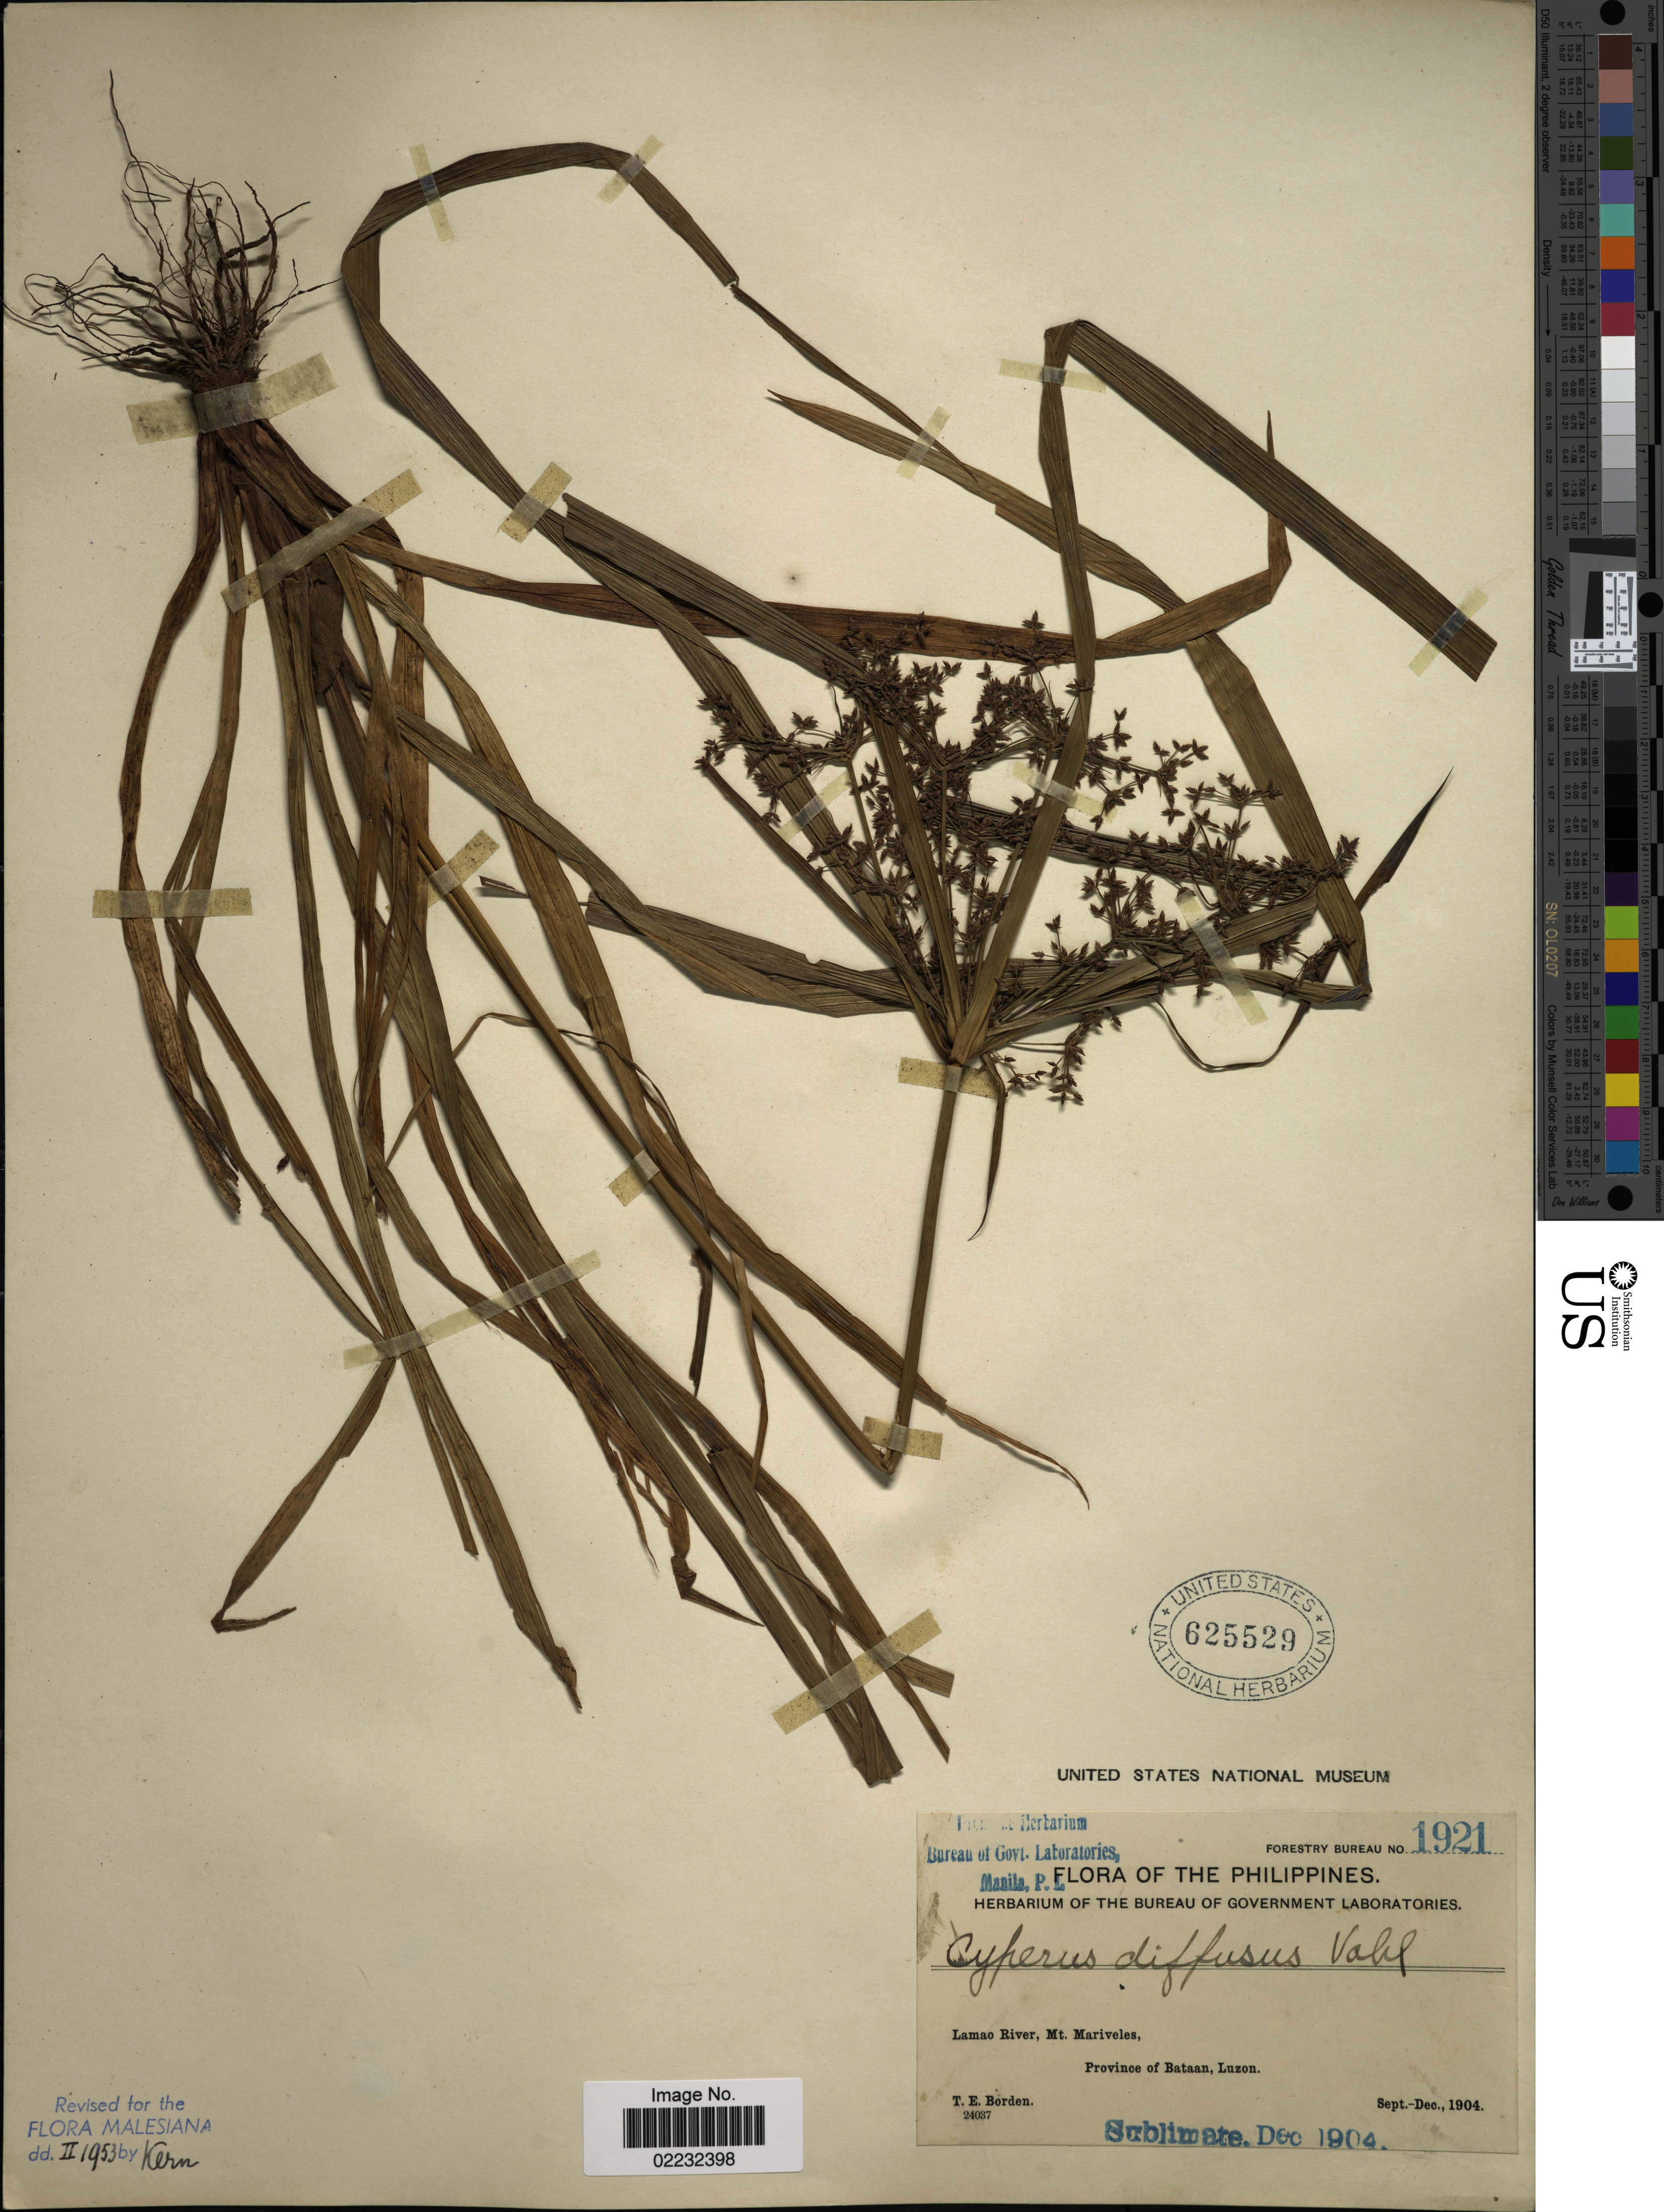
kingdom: Plantae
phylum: Tracheophyta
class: Liliopsida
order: Poales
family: Cyperaceae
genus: Cyperus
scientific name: Cyperus diffusus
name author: Vahl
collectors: T. E. Borden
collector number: Forestry Bureau 1921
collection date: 1904-09/1904-12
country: Philippines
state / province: Cagayan Valley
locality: Lamao River, Mt. Mariveles, Province of Bataan, Luzon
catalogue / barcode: US 625529